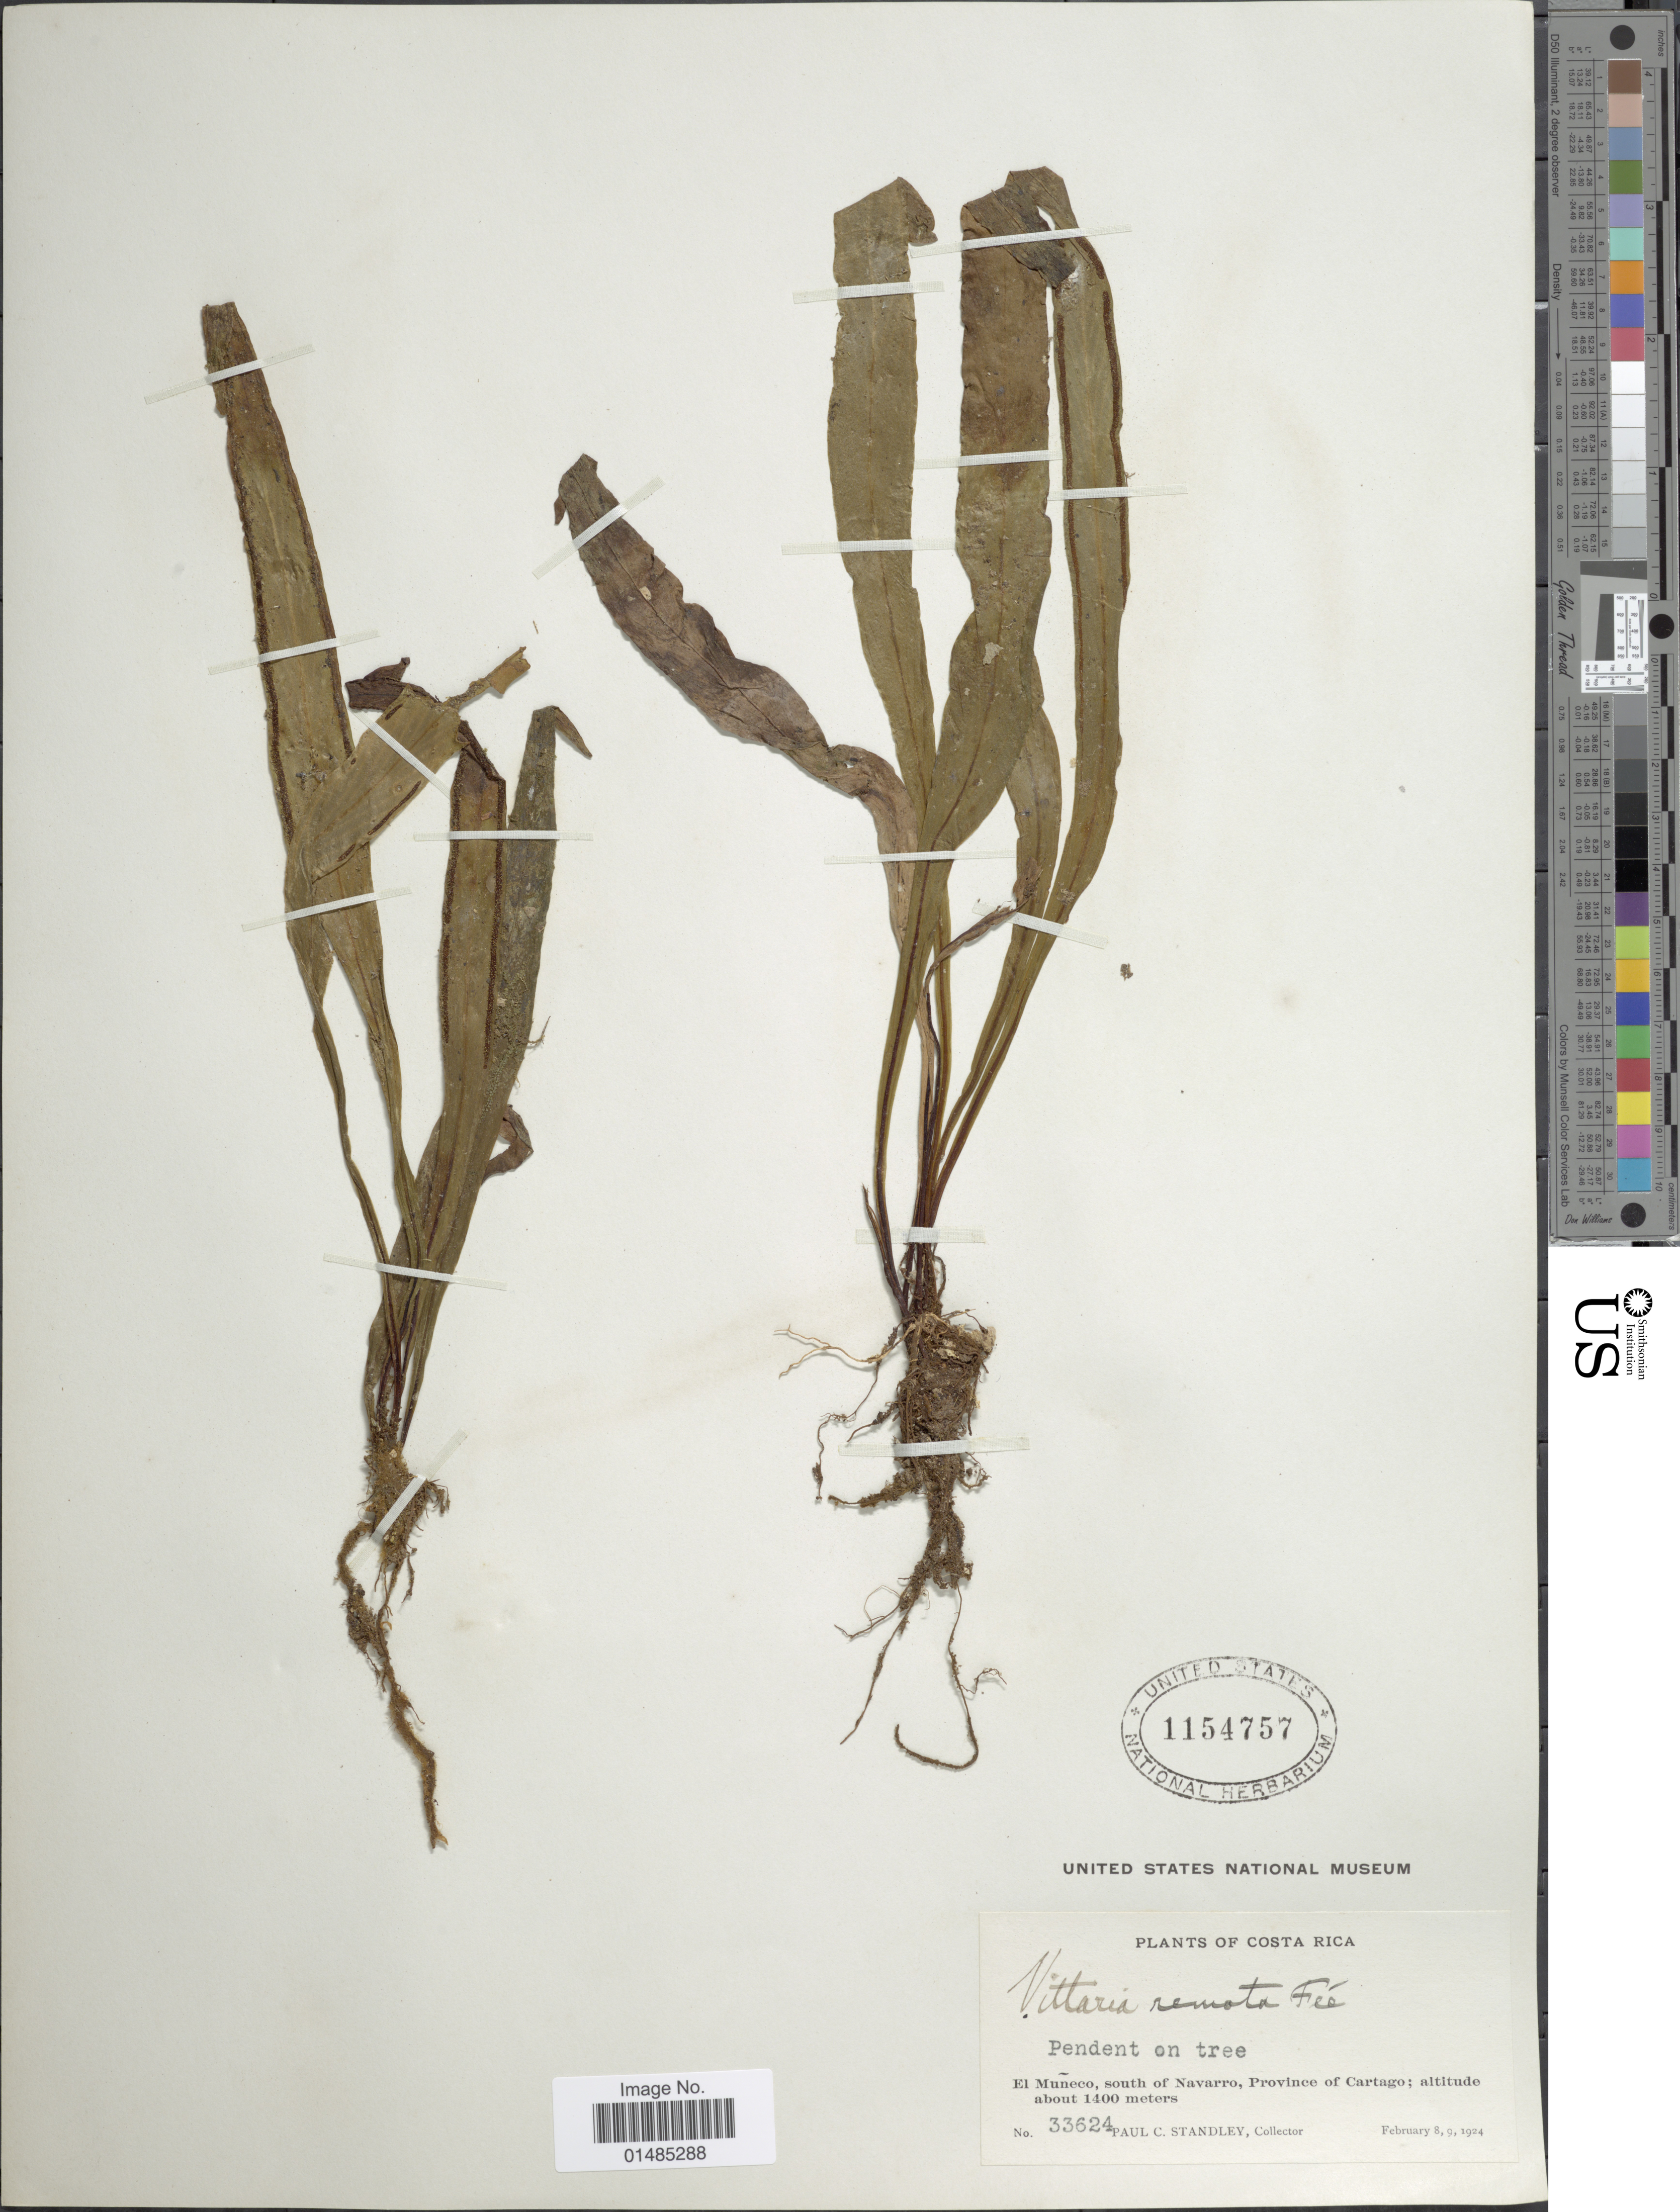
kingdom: Plantae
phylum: Tracheophyta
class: Polypodiopsida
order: Polypodiales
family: Pteridaceae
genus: Radiovittaria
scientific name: Radiovittaria remota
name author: (Fée) E.H. Crane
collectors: P. C. Standley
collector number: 33624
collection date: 1924-02-08/1924-02-09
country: Costa Rica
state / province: Cartago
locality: El Muñeco, south of Navarro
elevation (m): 1400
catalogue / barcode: US 1154757